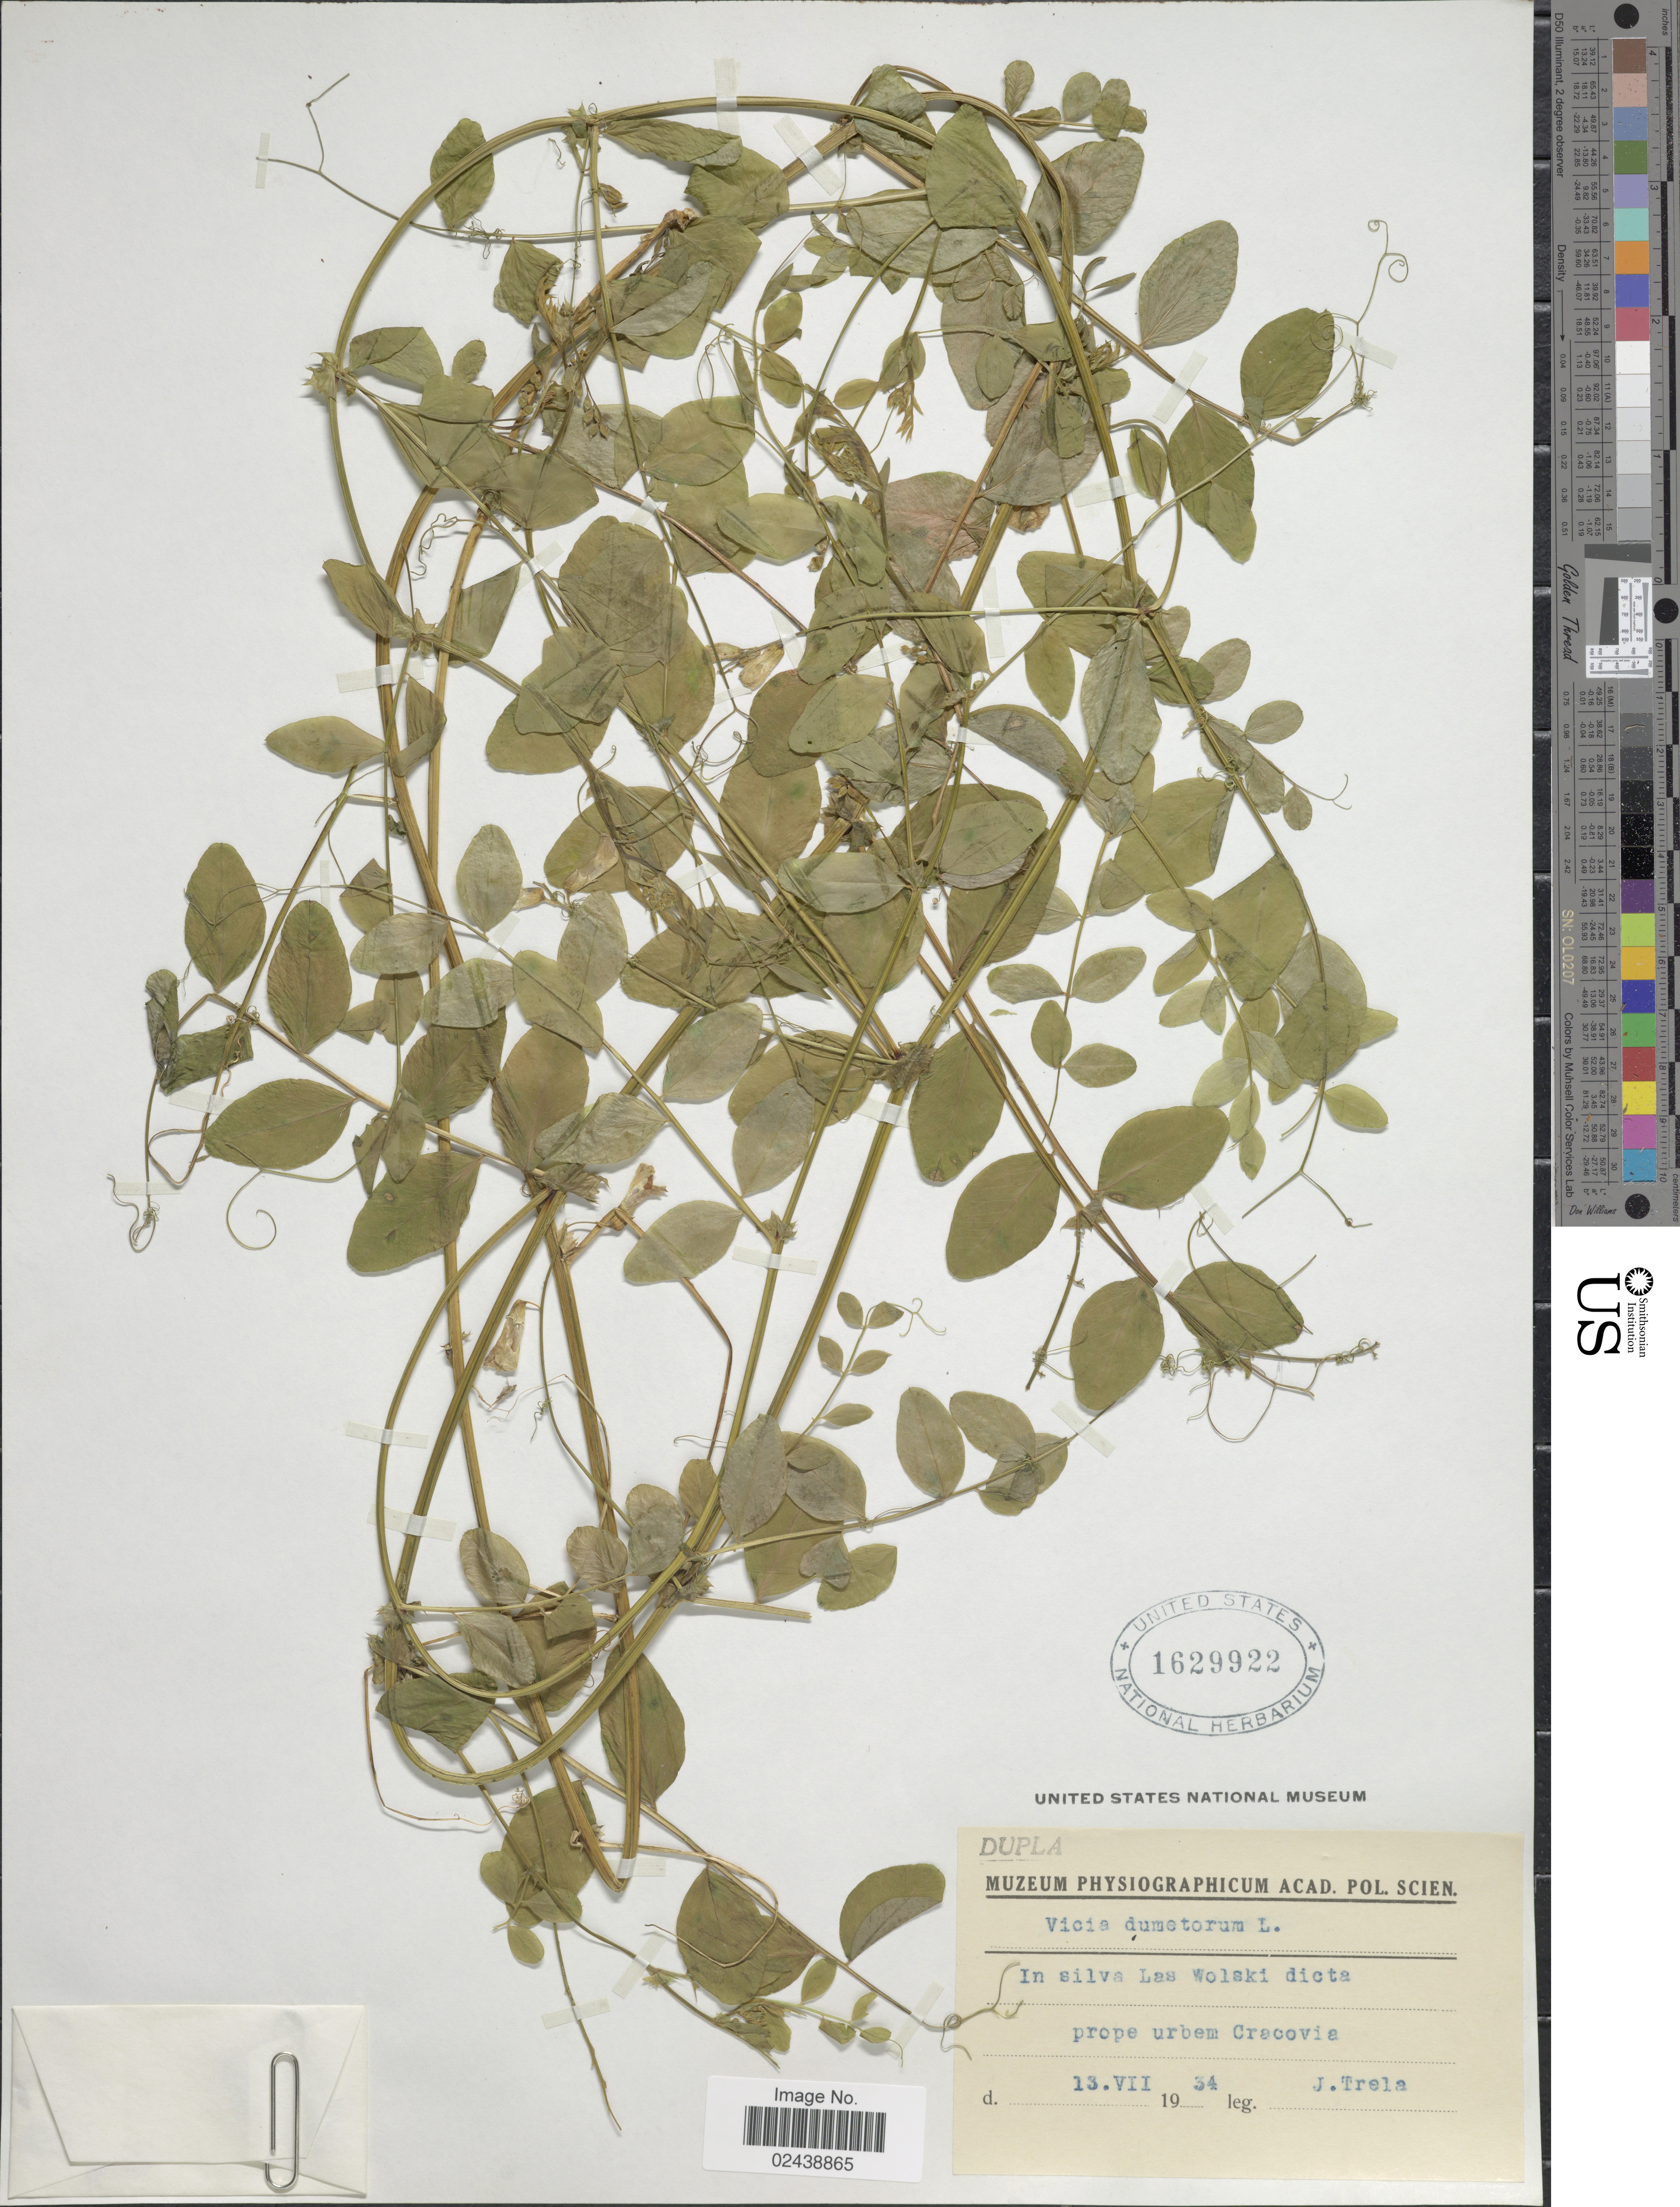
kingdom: Plantae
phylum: Tracheophyta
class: Magnoliopsida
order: Fabales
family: Fabaceae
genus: Vicia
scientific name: Vicia dumetorum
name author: L.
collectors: J. Trela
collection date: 1934-07-13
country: Poland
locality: In silva Las Wolski dicta, prope urbem Cracovia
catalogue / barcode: US 1629922